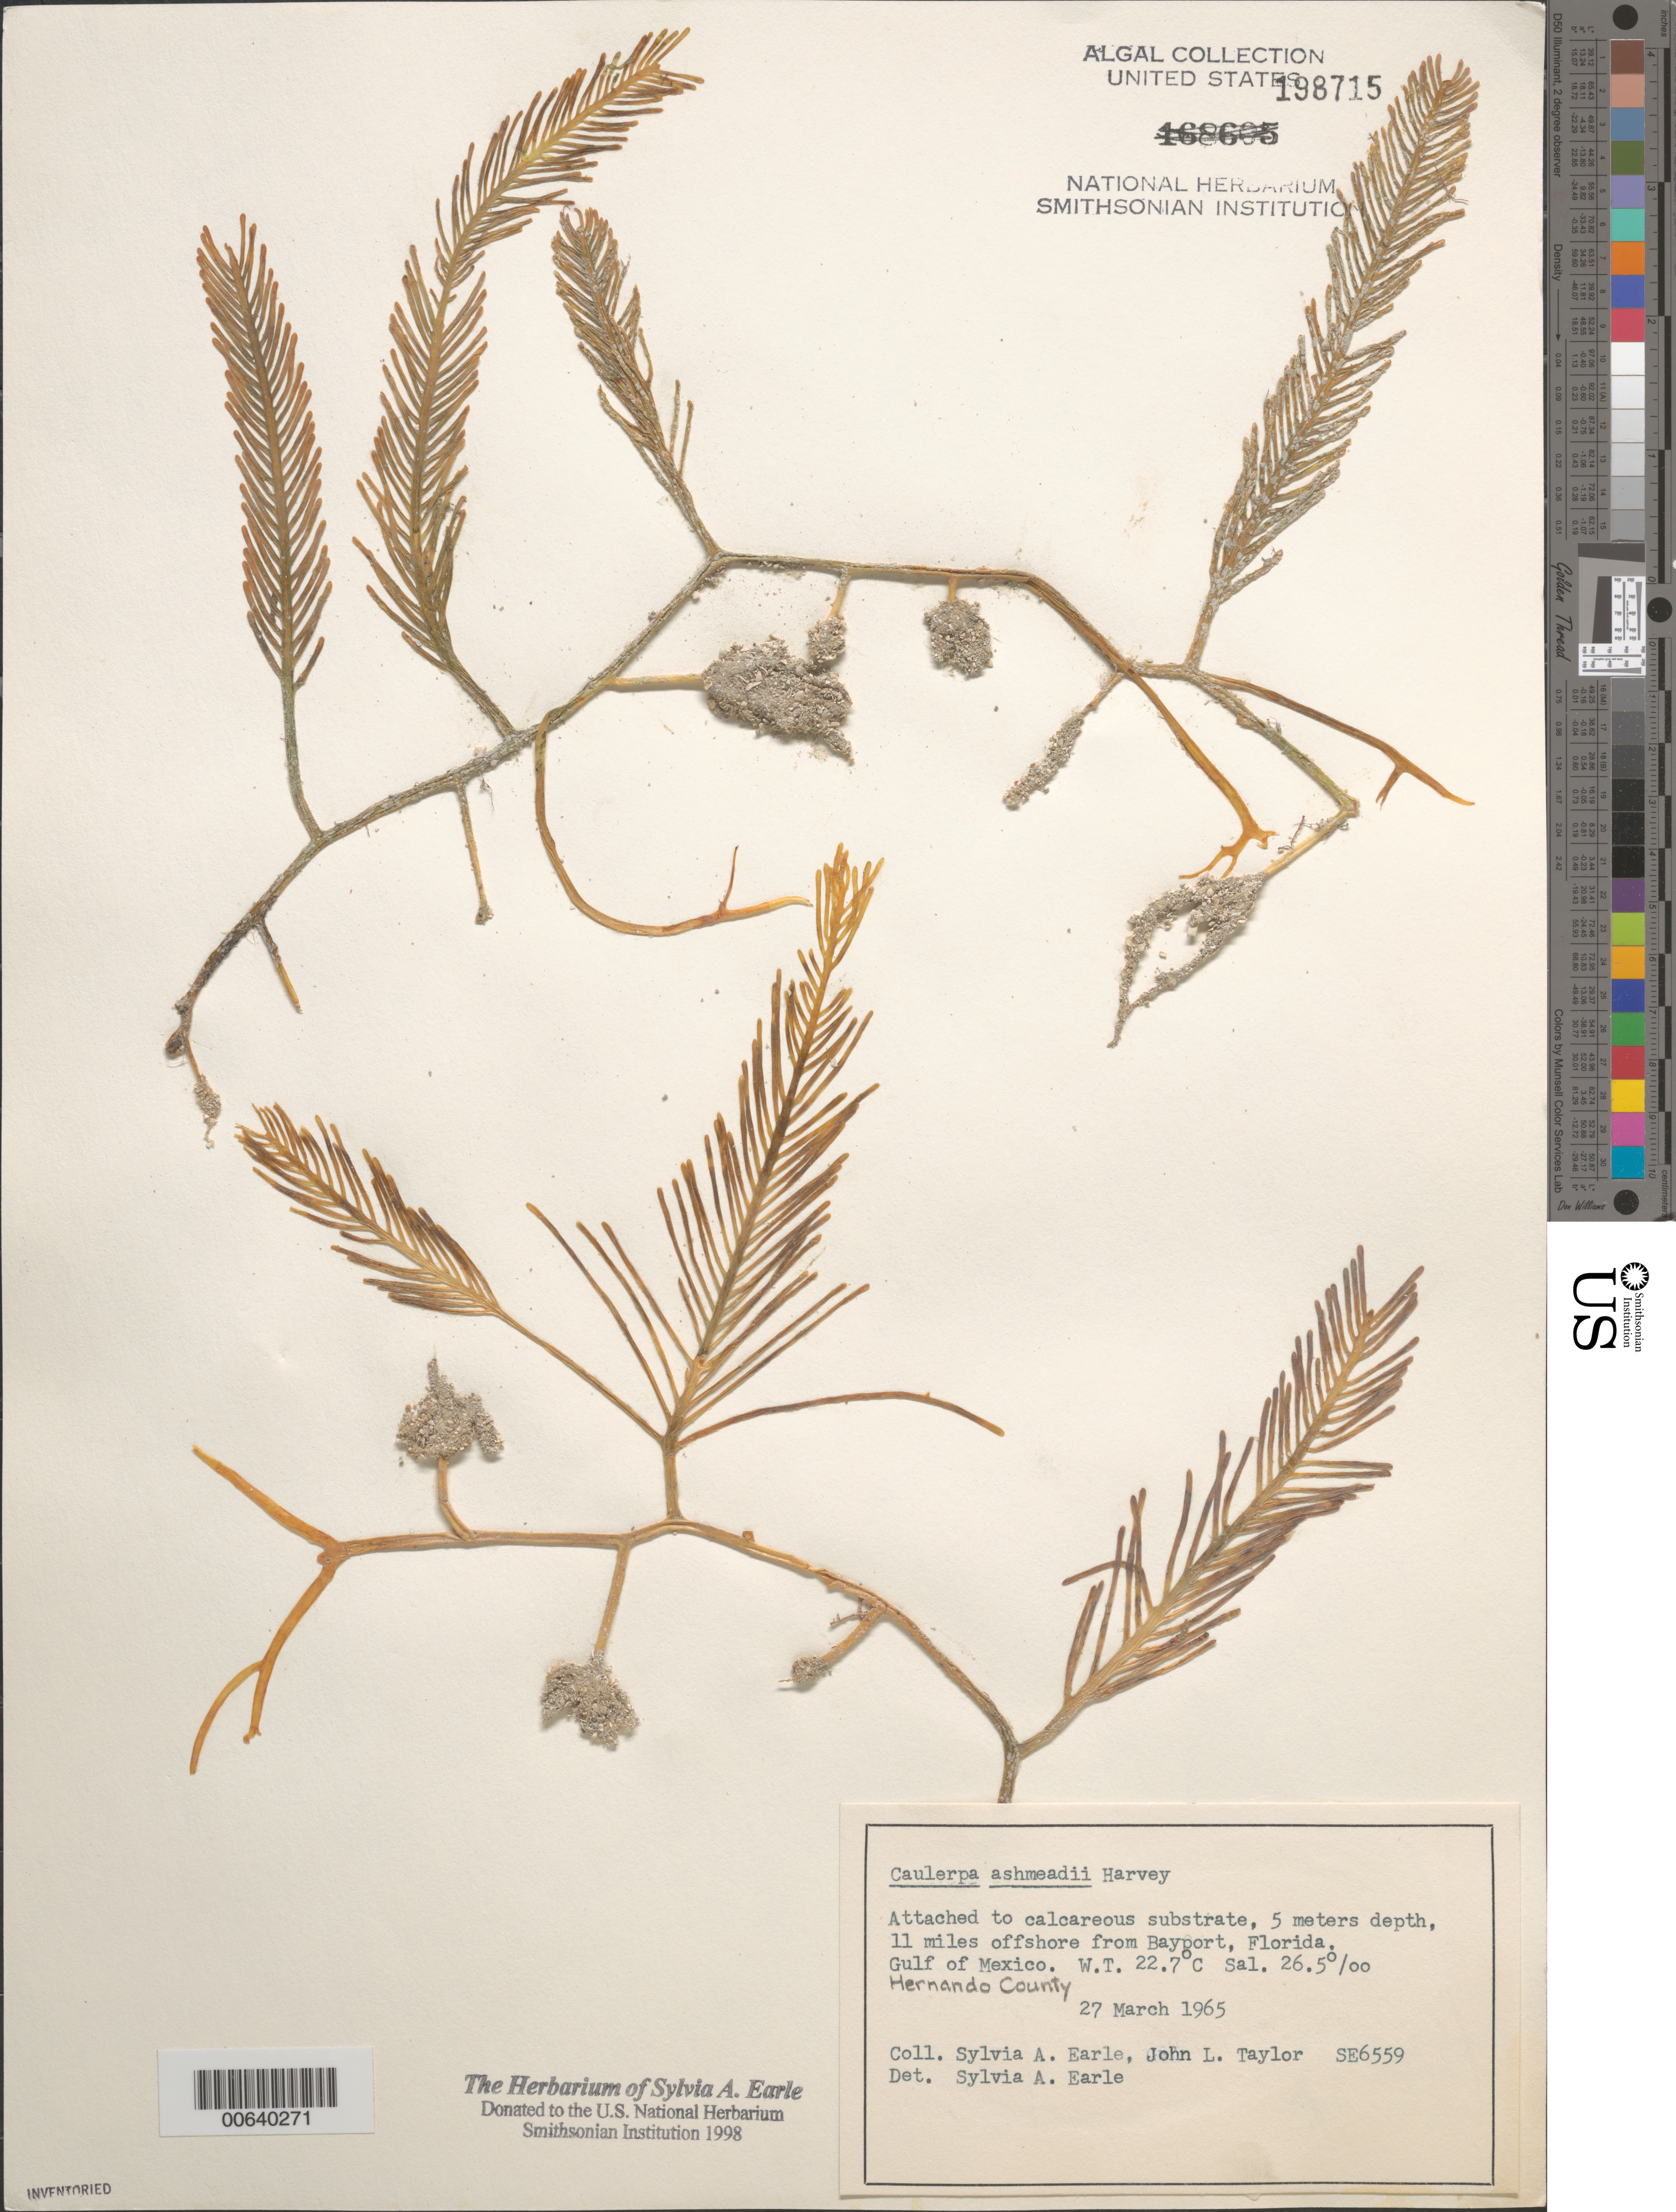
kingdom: Plantae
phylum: Chlorophyta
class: Ulvophyceae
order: Bryopsidales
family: Caulerpaceae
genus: Caulerpa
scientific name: Caulerpa ashmeadii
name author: Harv.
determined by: Earle, S. A.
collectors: S. A. Earle & J. L. Taylor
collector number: SE 6559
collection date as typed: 27 Mar 1965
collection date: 1965-03-27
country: United States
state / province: Florida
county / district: Hernando County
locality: Gulf of Mexico 11 miles off Bayport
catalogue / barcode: US 198715